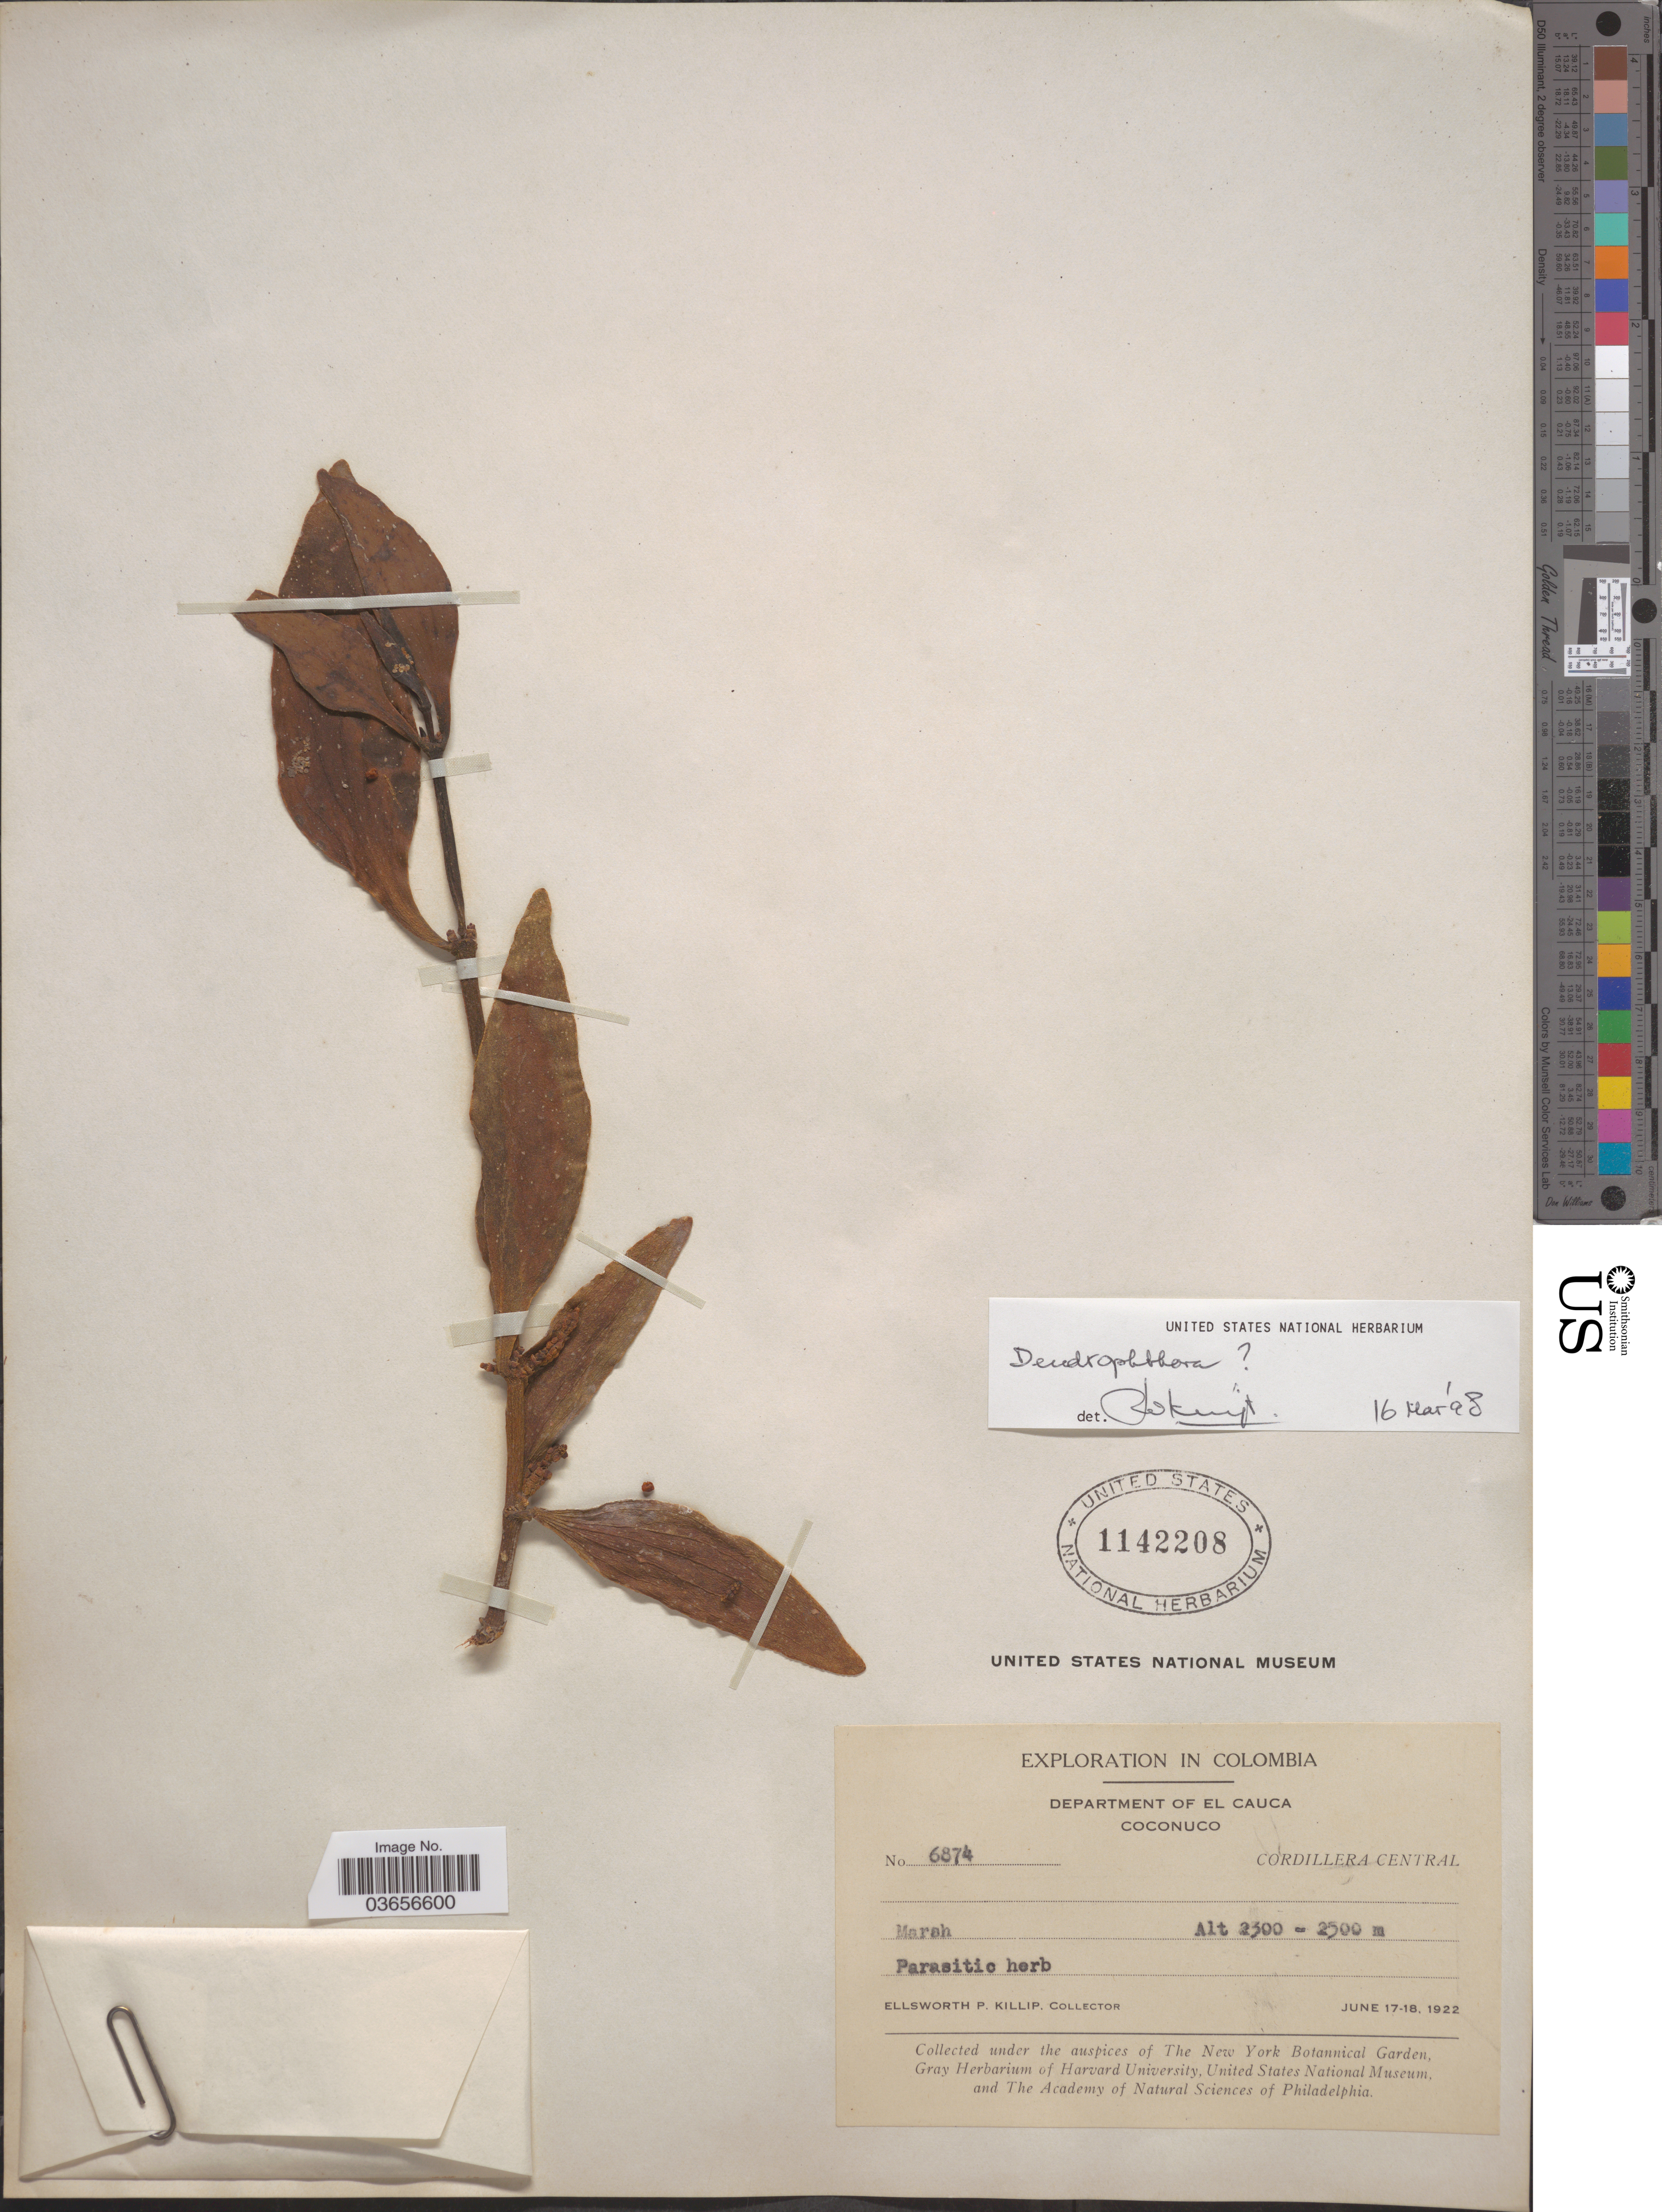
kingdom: Plantae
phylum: Tracheophyta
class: Magnoliopsida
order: Santalales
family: Viscaceae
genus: Dendrophthora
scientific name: Dendrophthora sp.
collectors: E. P. Killip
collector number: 6874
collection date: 1922-06-17/1922-06-18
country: Colombia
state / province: Cauca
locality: Department of El Cauca, Coconuco, Cordillera Central.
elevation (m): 2300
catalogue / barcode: US 1142208